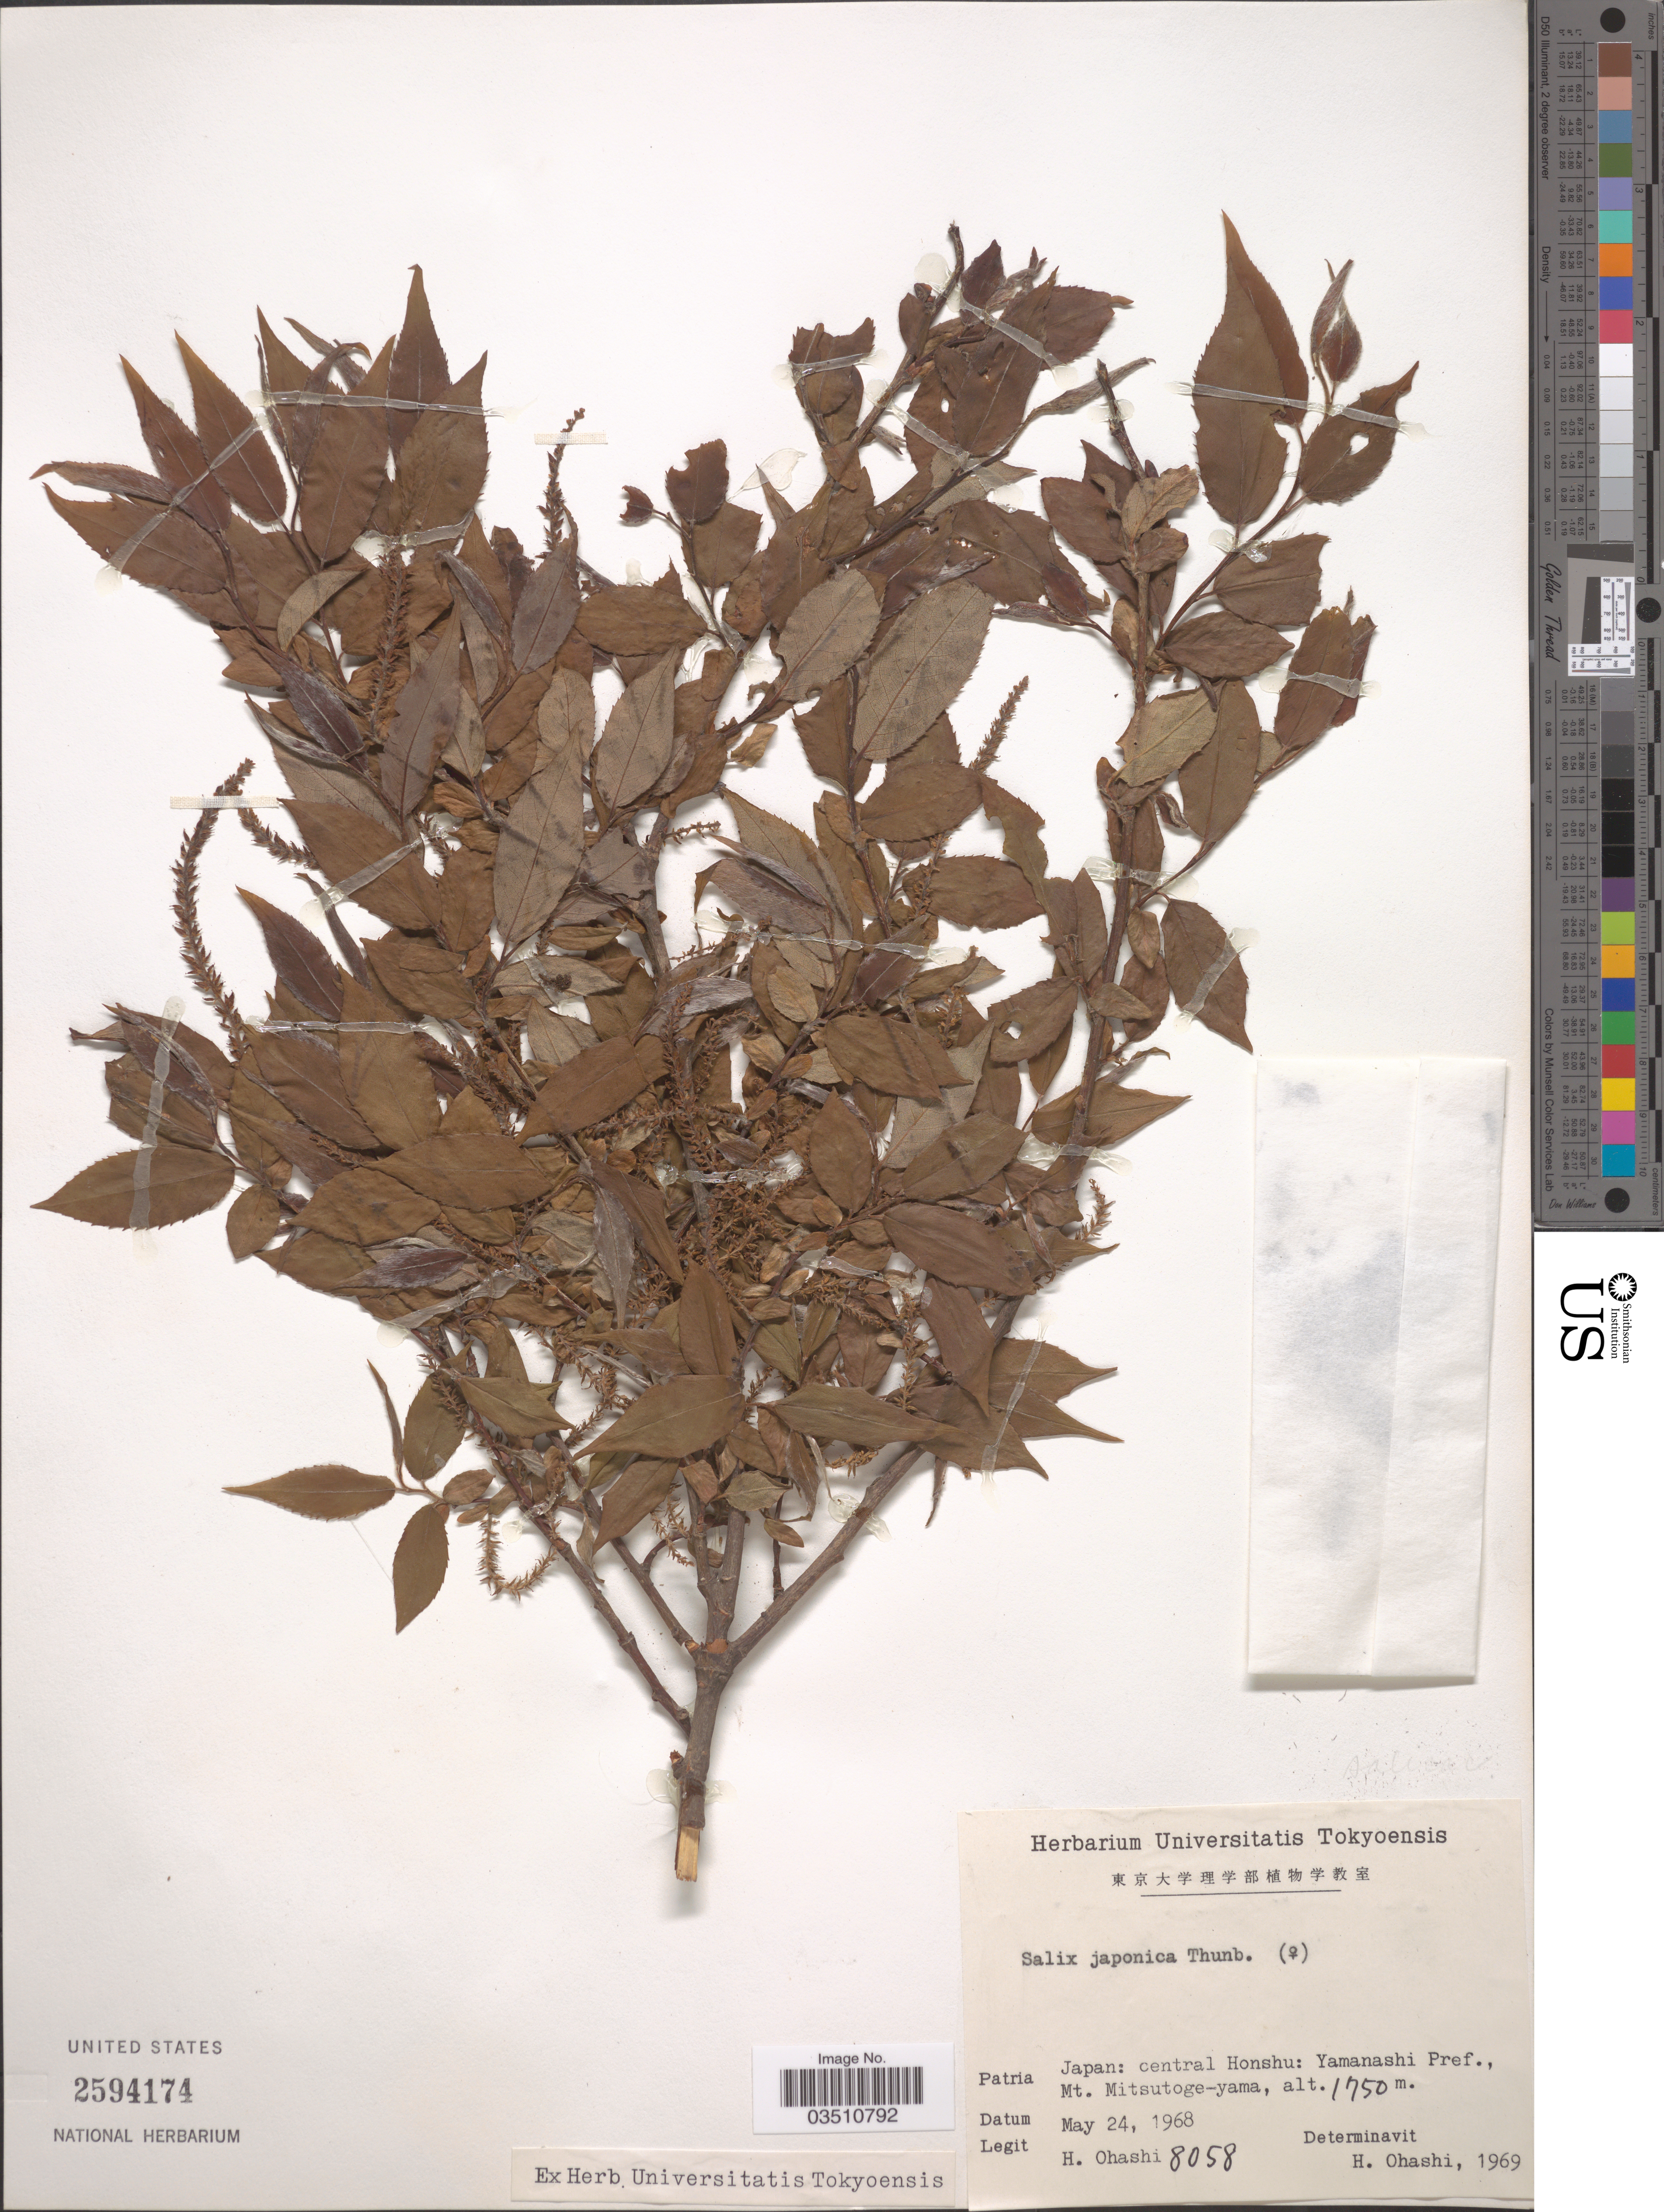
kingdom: Plantae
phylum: Tracheophyta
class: Magnoliopsida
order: Malpighiales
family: Salicaceae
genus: Salix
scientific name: Salix japonica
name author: Thunb.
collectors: H. Ohashi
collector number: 8058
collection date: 1968-05-24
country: Japan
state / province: Yamanasi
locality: Central Honshu: Yamanashi Pref., Mt. Mitsutoge-yama.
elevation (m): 1750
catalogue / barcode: US 2594174